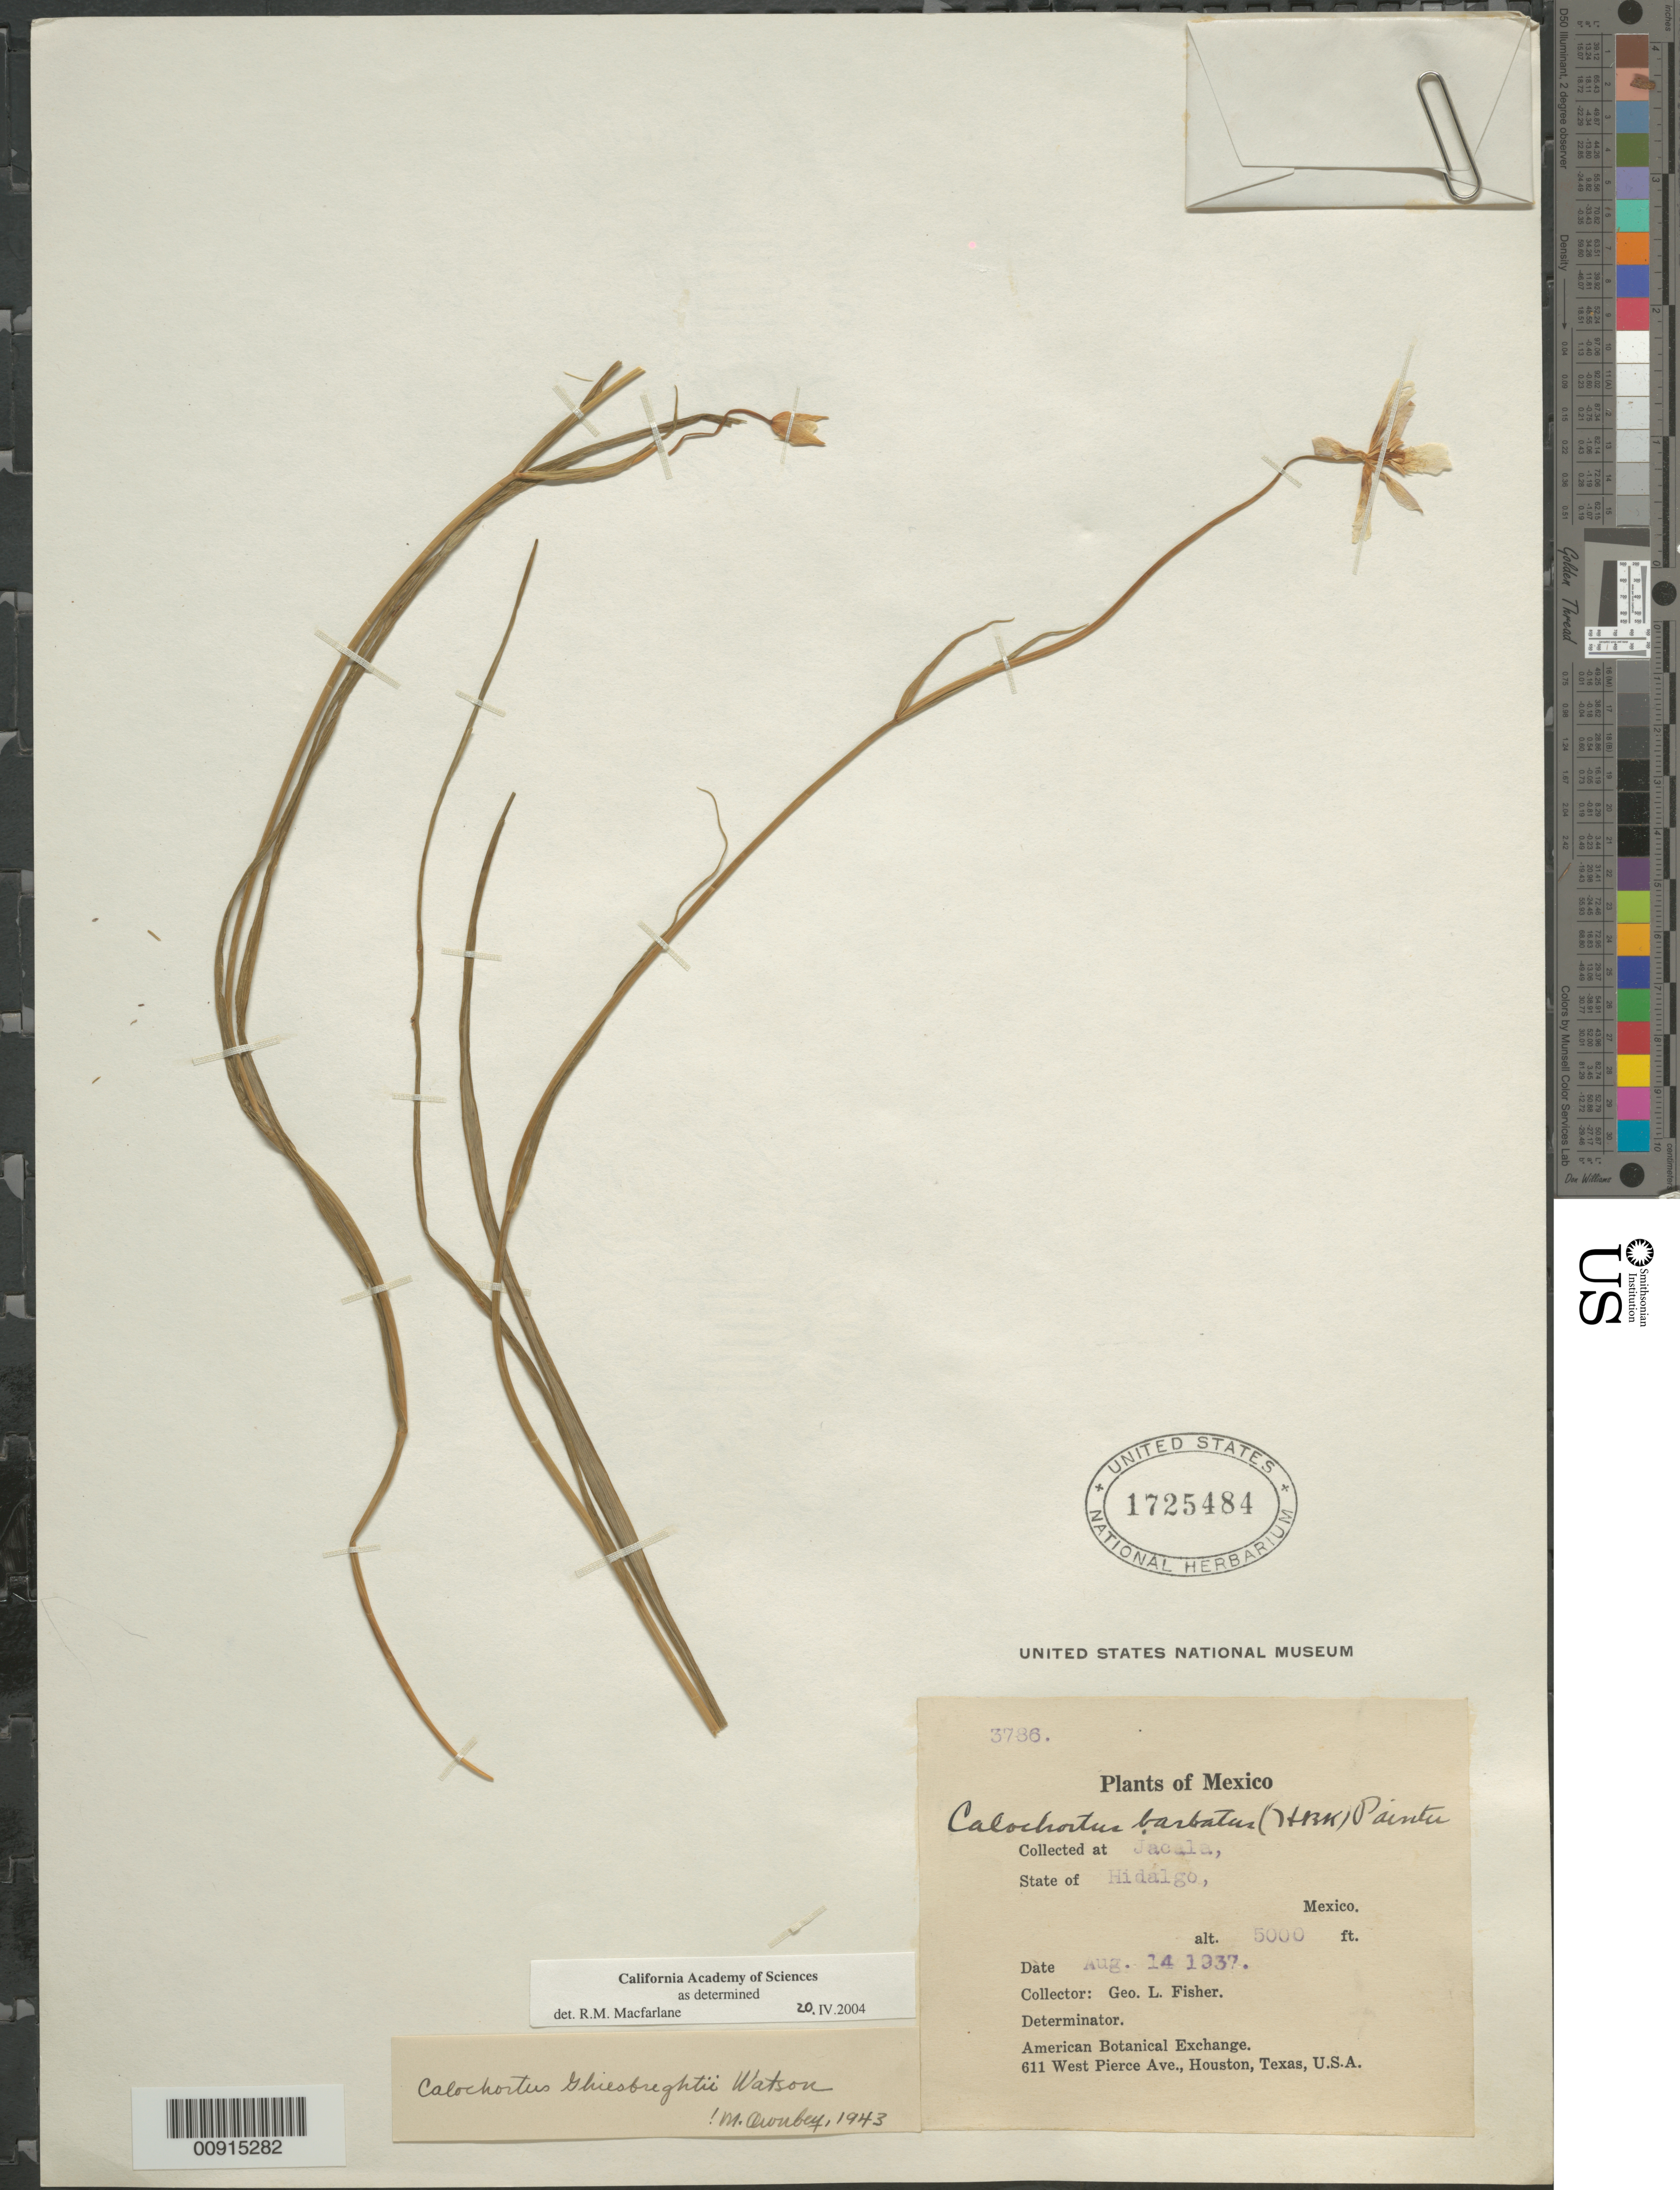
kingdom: Plantae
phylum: Tracheophyta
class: Liliopsida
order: Liliales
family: Liliaceae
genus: Calochortus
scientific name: Calochortus ghiesbreghtii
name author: S. Watson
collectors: G. L. Fisher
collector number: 3786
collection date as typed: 14 Aug 1937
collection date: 1937-08-14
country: Mexico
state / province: Hidalgo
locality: Jacala, State of Hidalgo.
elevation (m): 1524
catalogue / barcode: US 1725484